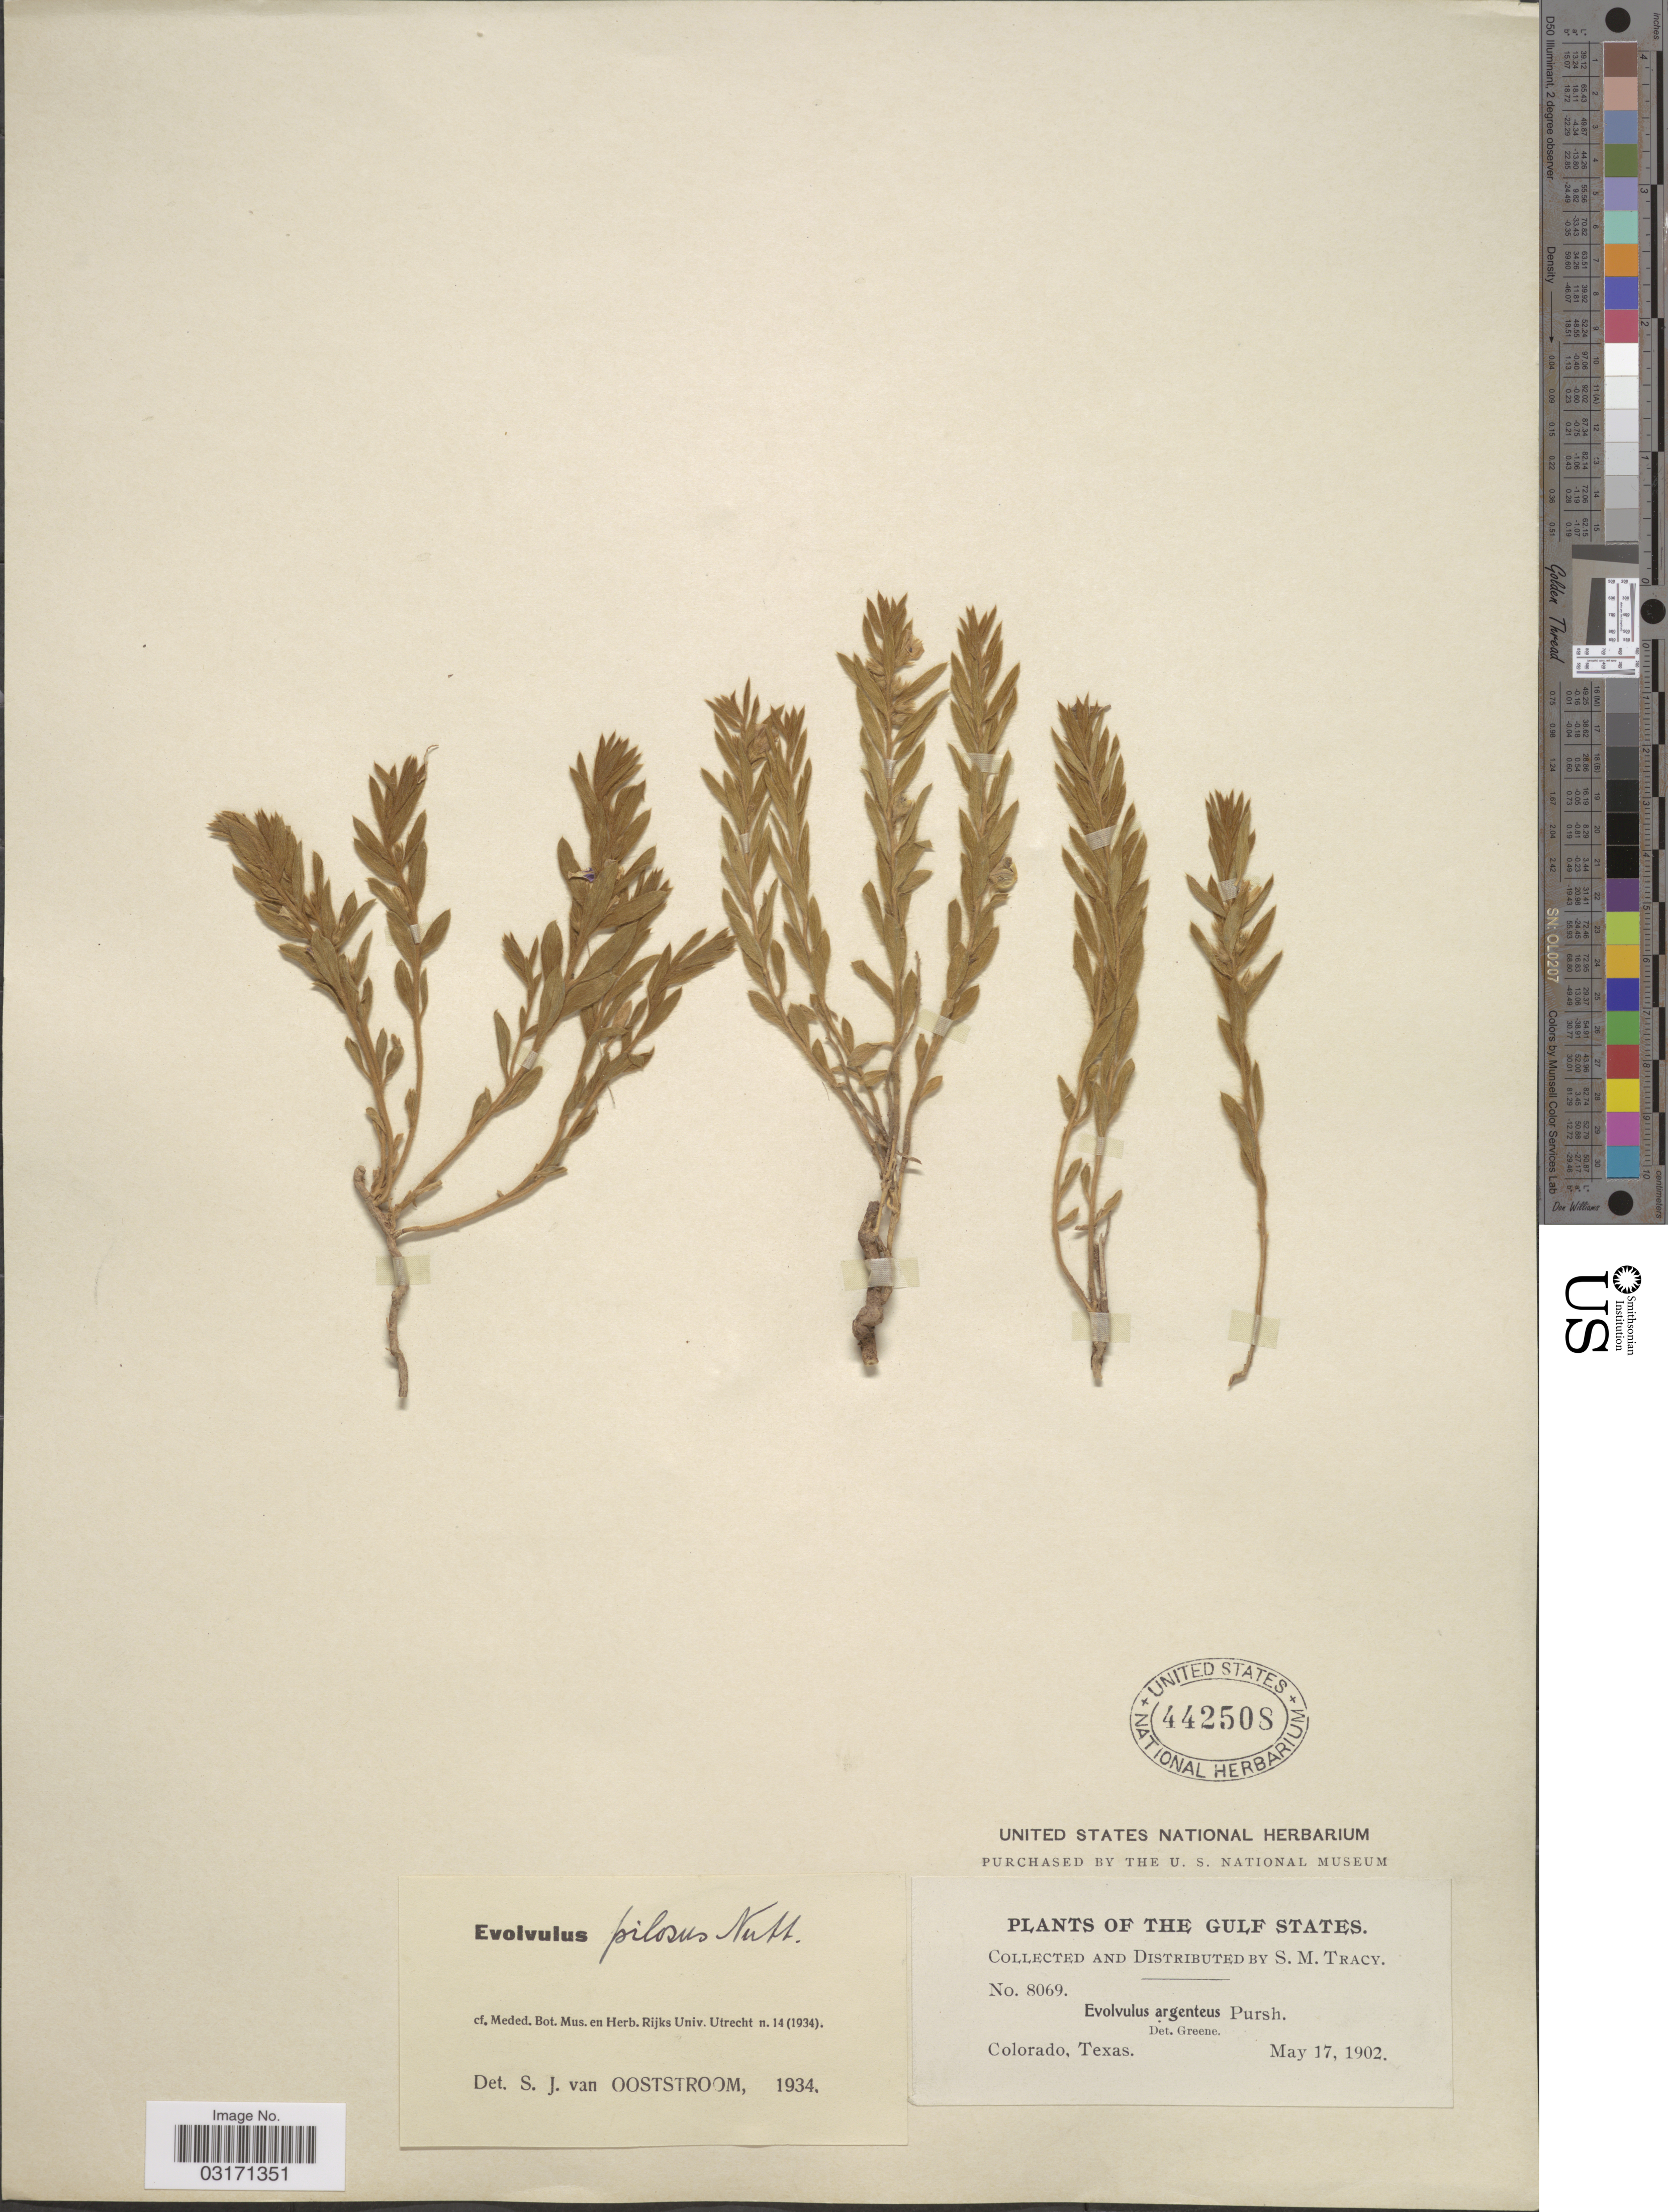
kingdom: Plantae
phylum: Tracheophyta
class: Magnoliopsida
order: Solanales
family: Convolvulaceae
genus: Evolvulus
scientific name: Evolvulus pilosus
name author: Roxb.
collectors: S. M. Tracy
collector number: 8069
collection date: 1902-05-17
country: United States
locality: The Gulf States. Colorado, Texas.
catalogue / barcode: US 442508